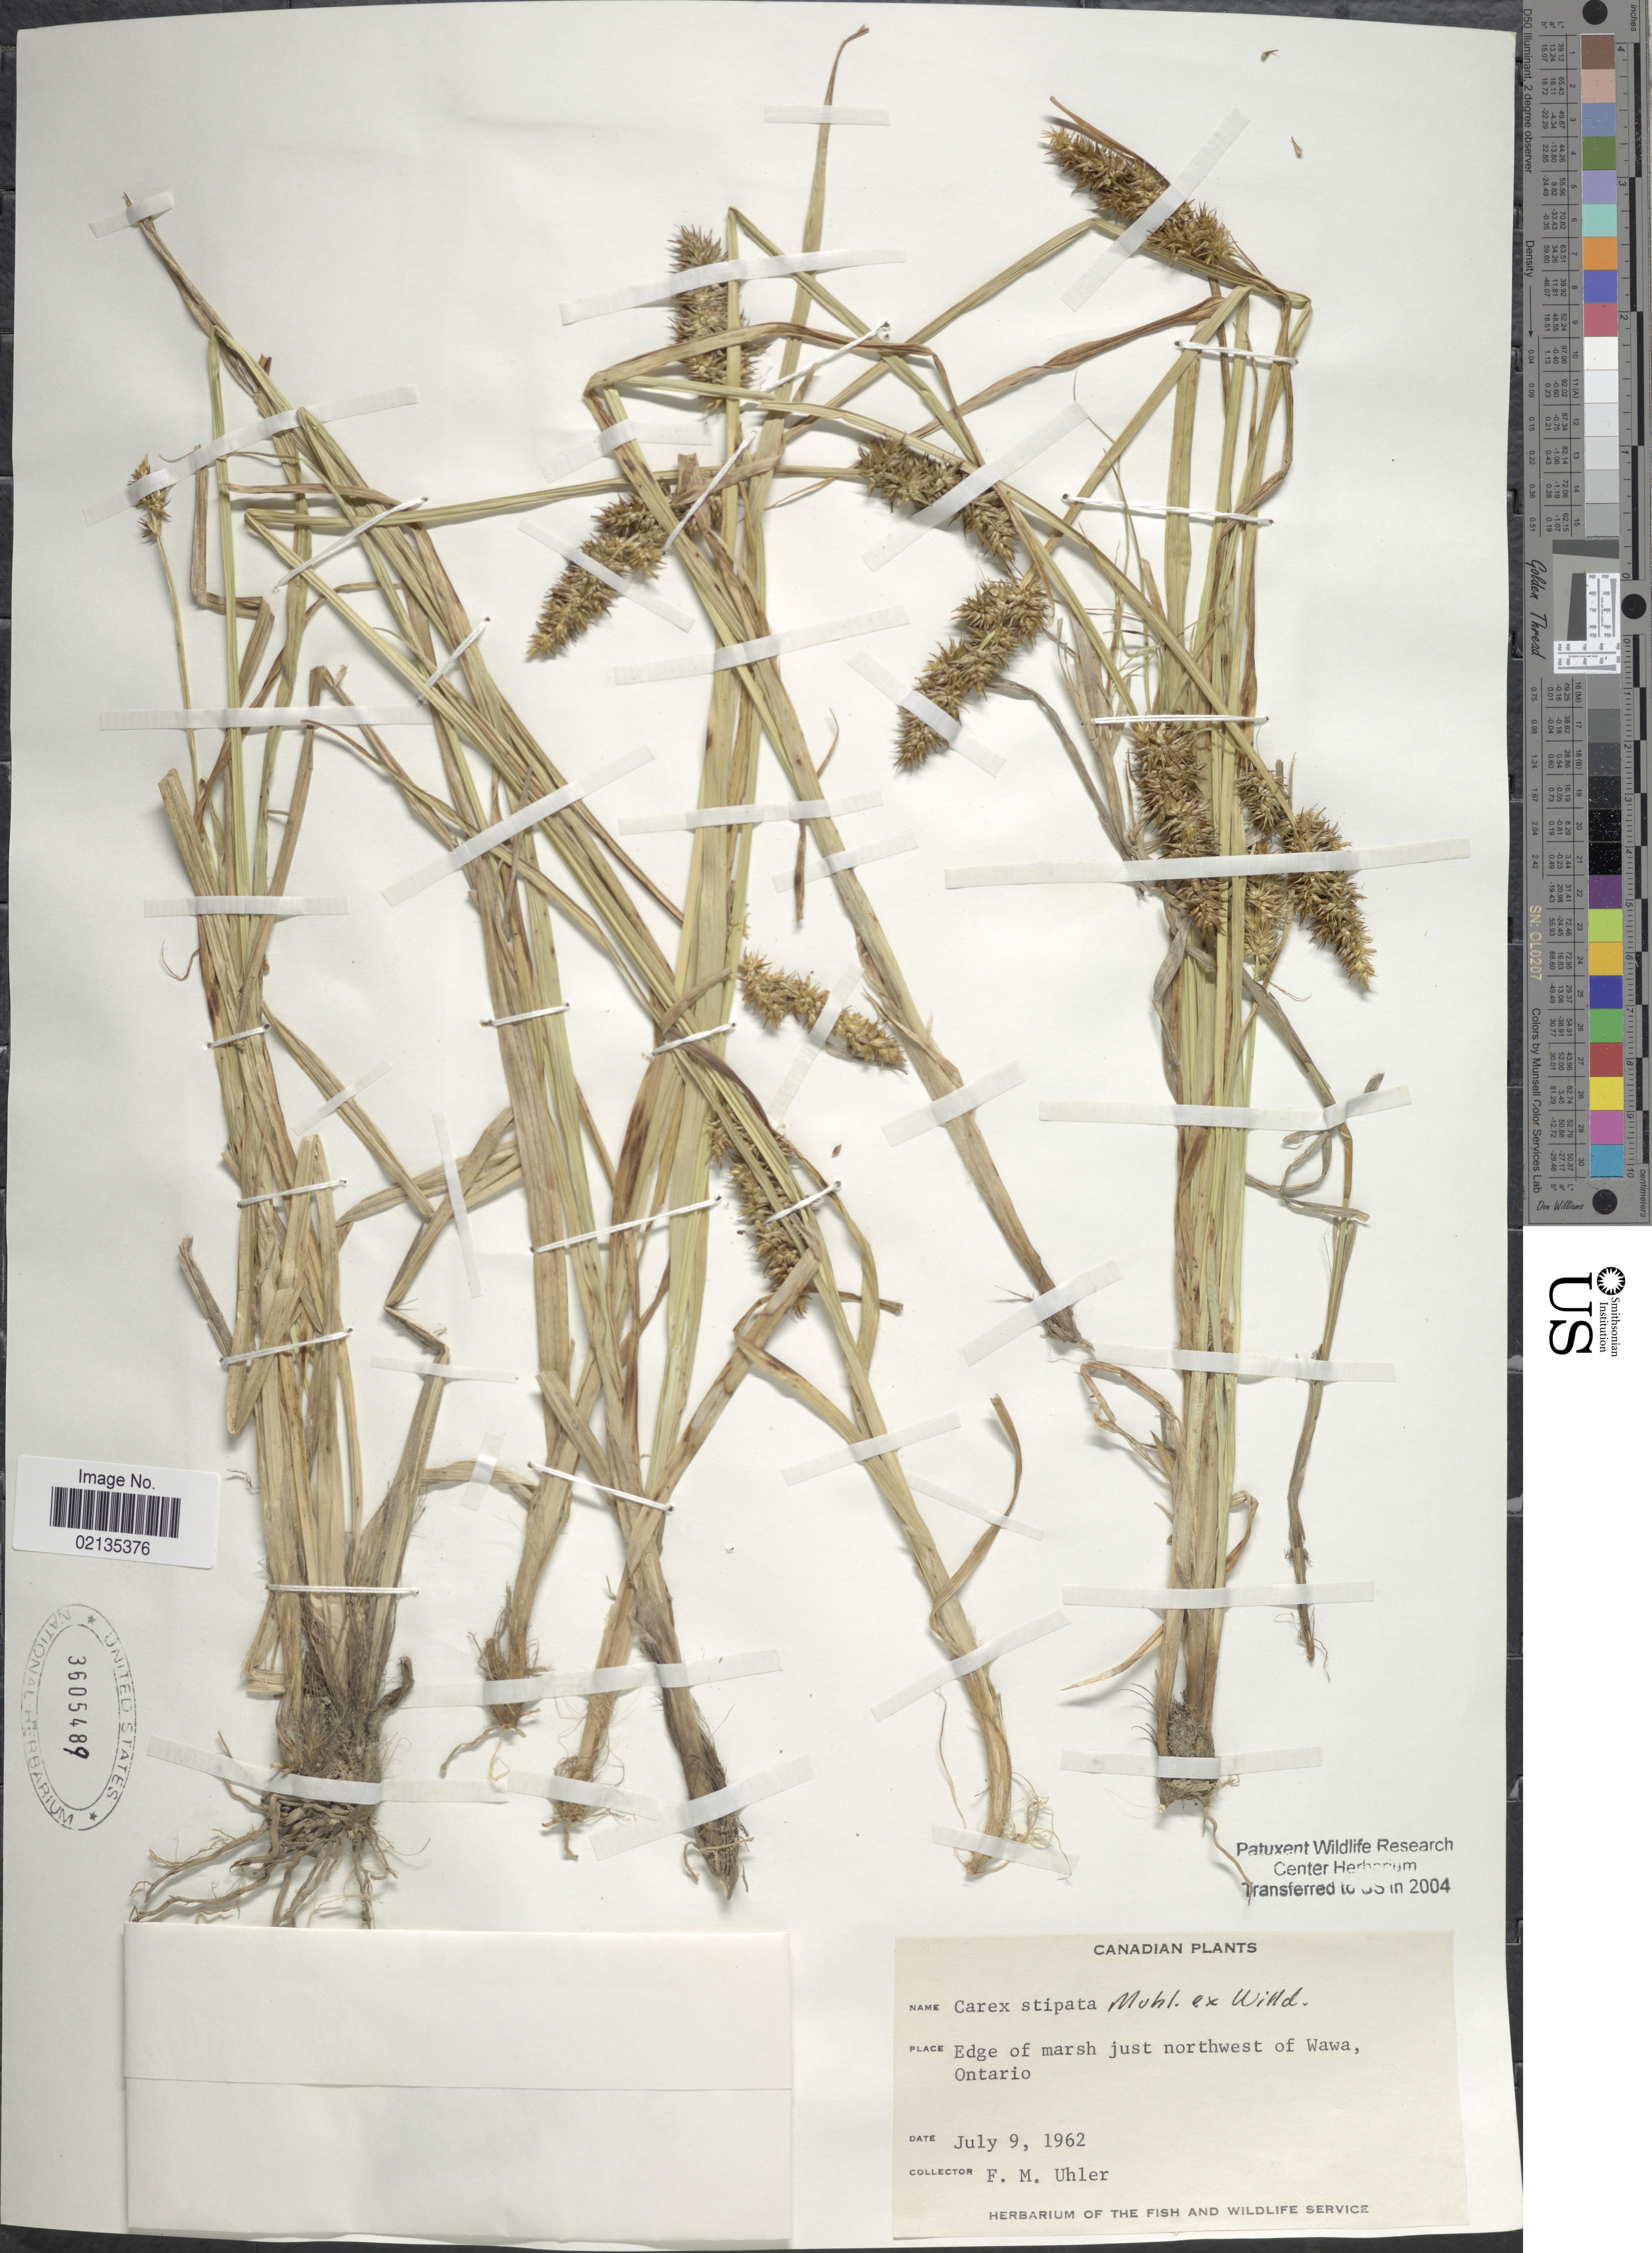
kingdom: Plantae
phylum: Tracheophyta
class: Liliopsida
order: Poales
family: Cyperaceae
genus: Carex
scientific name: Carex stipata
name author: Muhl. ex Willd.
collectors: F. M. Uhler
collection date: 1962-07-09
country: Canada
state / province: Ontario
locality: Edge of marsh just northwest of Wawa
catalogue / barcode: US 3605489